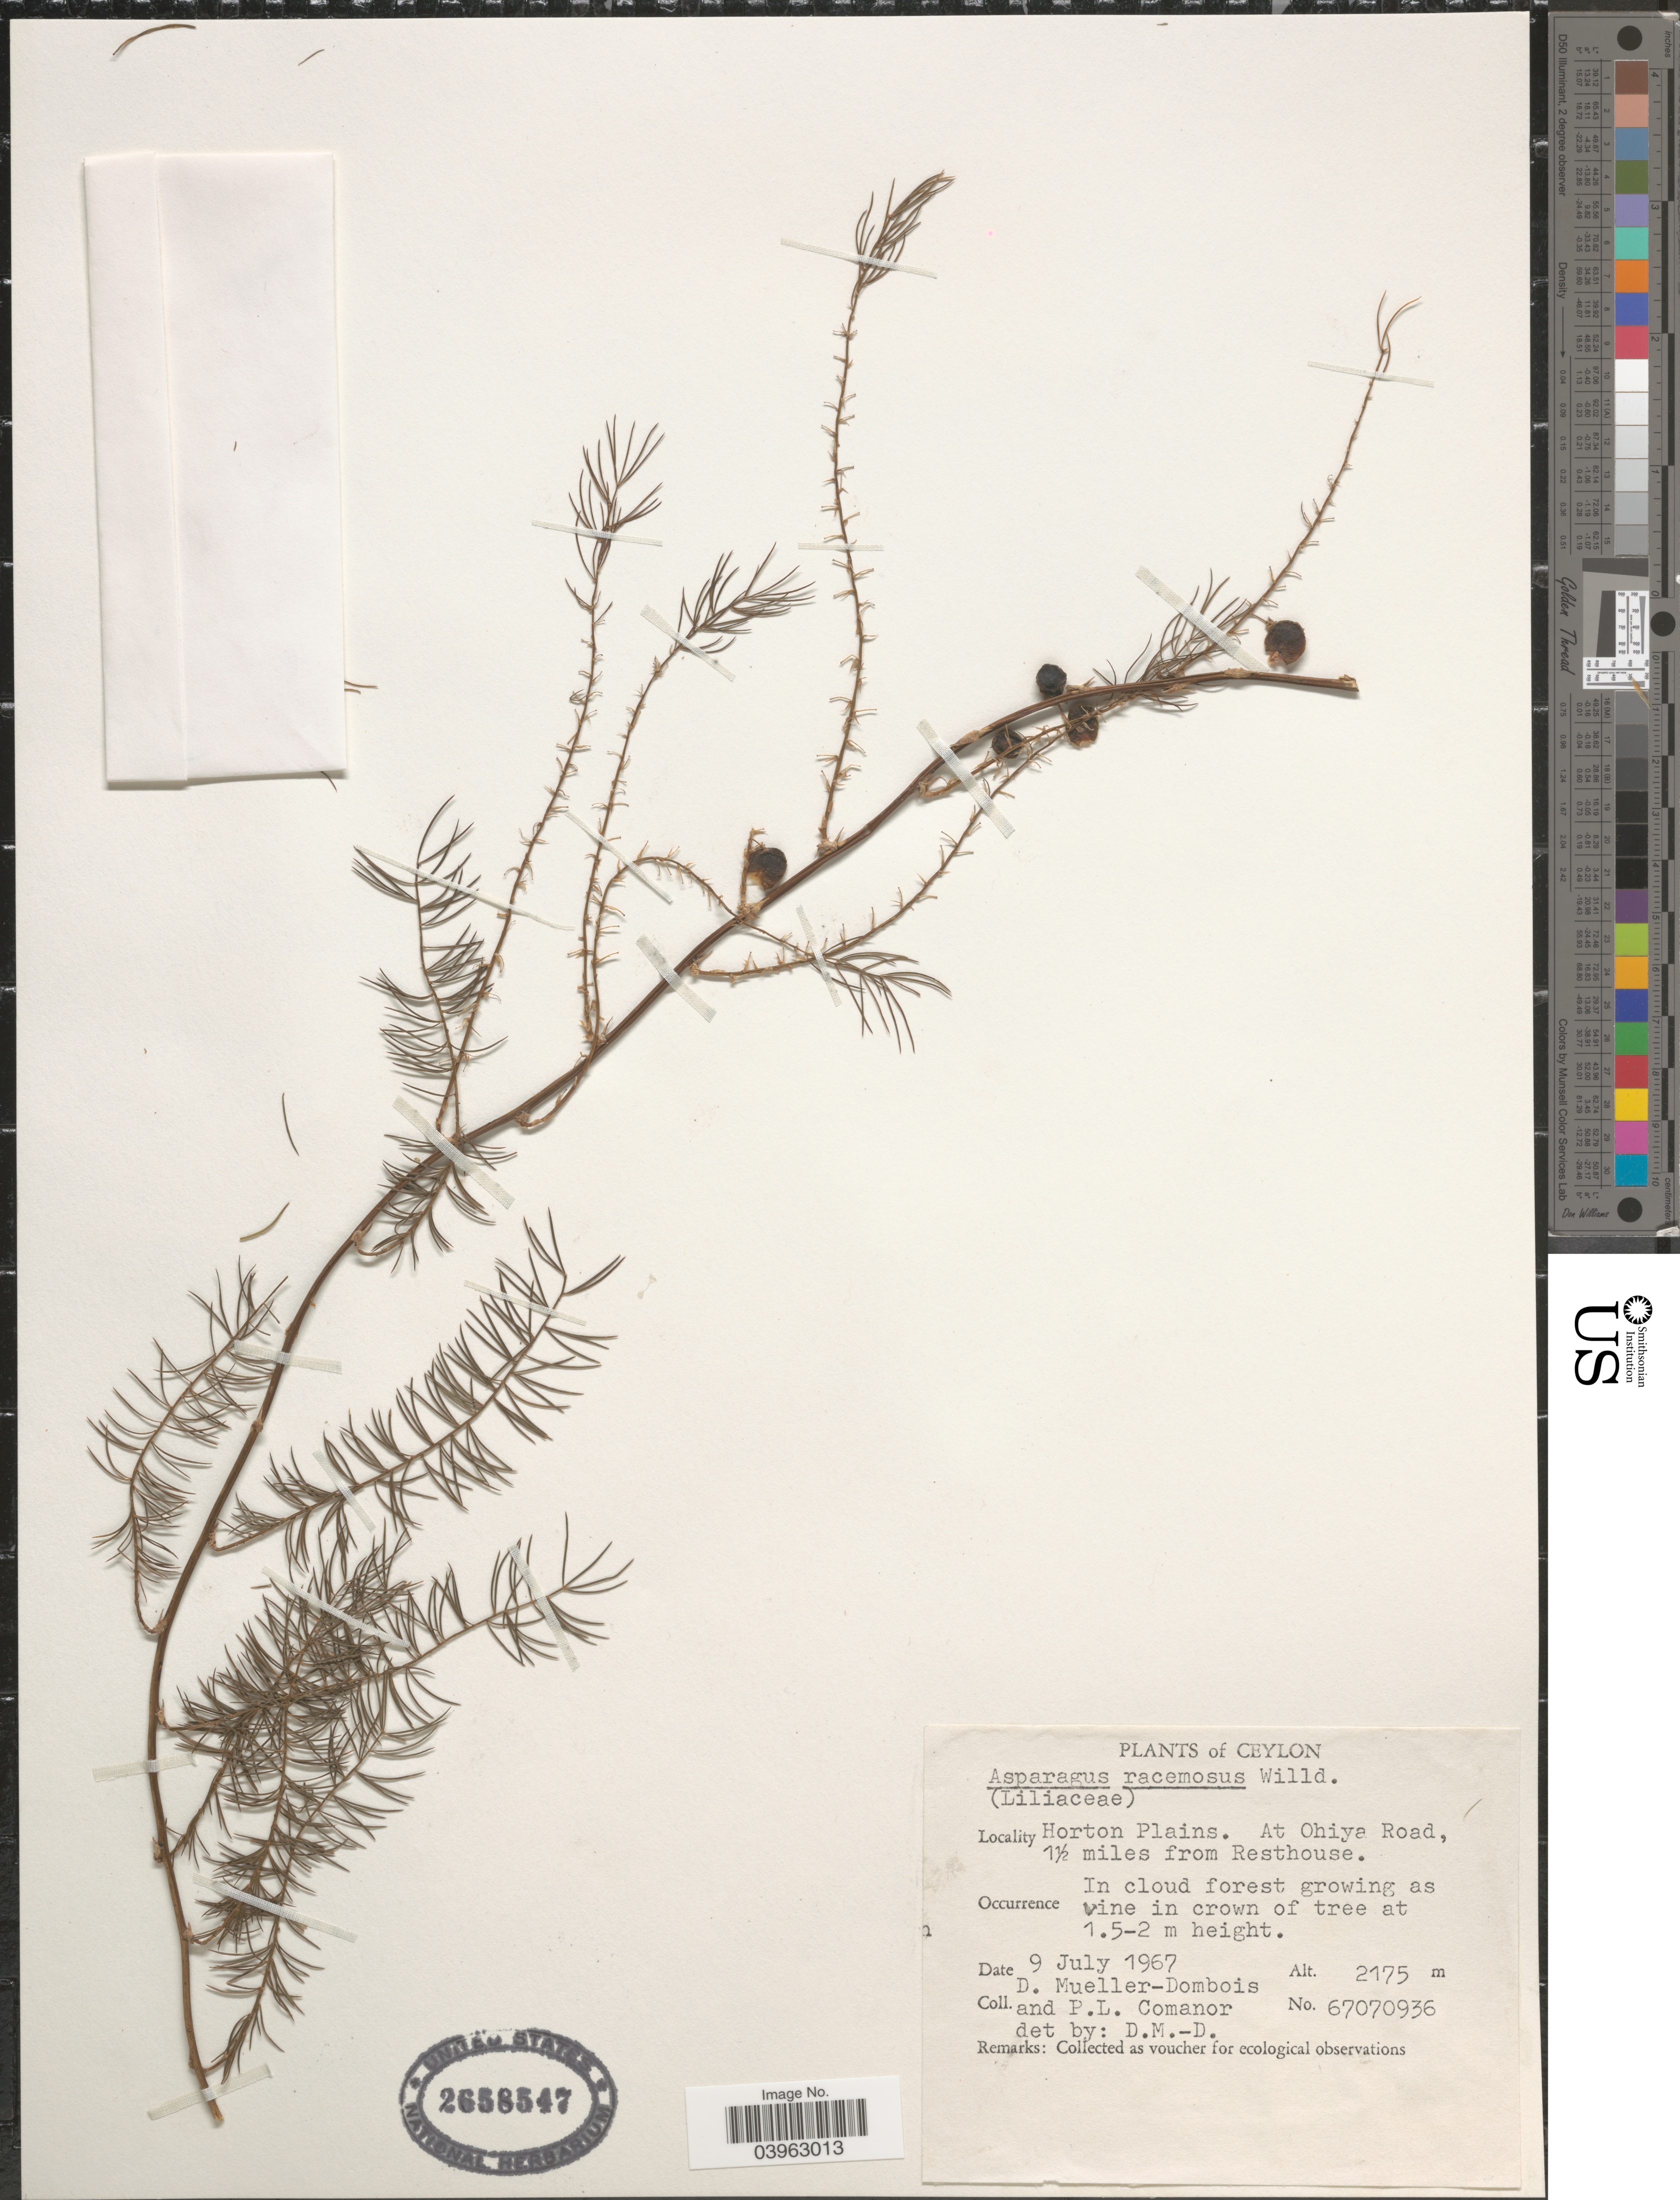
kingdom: Plantae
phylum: Tracheophyta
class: Liliopsida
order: Asparagales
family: Asparagaceae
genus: Asparagus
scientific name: Asparagus racemosus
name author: Willd.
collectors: D. Mueller-Dombois & P. Comanor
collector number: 67070936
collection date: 1967-07-09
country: Sri Lanka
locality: Ceylon. Horton Plains. At Ohiya Road, 1½ miles from Resthouse.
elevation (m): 2175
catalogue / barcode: US 2658547